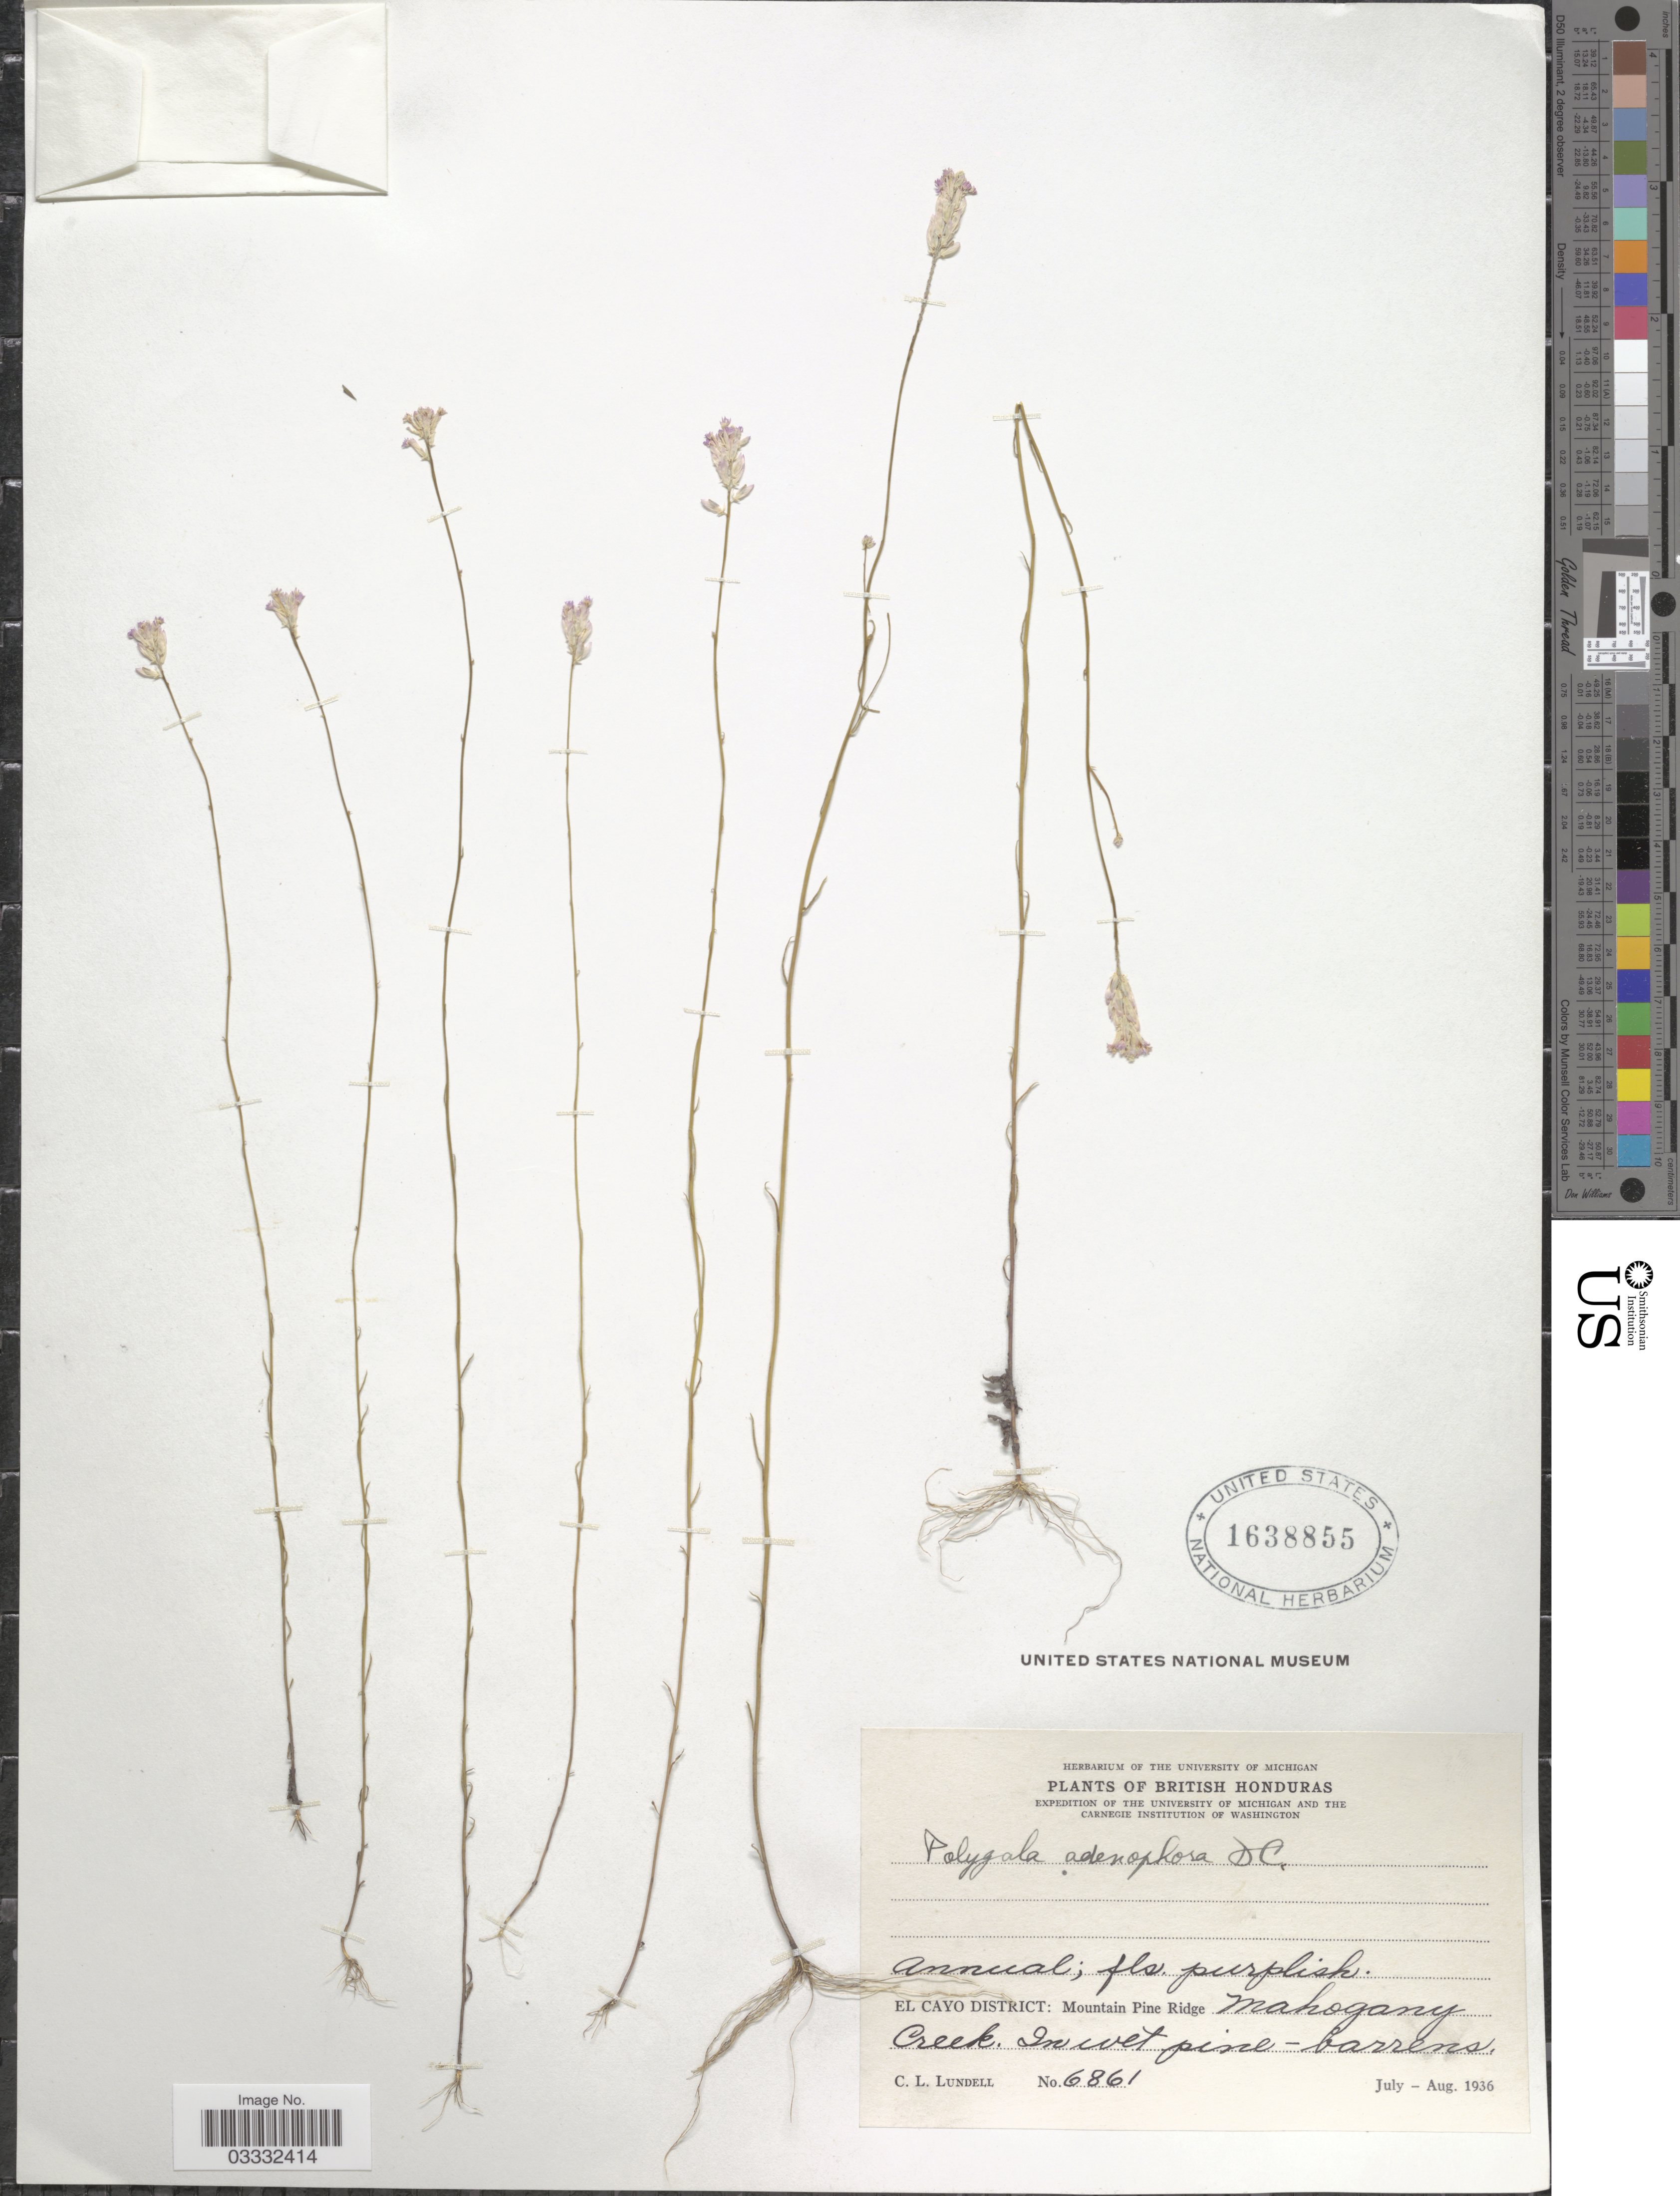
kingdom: Plantae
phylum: Tracheophyta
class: Magnoliopsida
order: Fabales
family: Polygalaceae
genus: Polygala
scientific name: Polygala adenophora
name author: DC.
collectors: C. L. Lundell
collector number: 6861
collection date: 1936-07/1936-08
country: Belize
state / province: Cayo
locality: British Honduras. El Cayo District: Mountain Pine Ridge Mahogany Creek.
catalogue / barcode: US 1638855